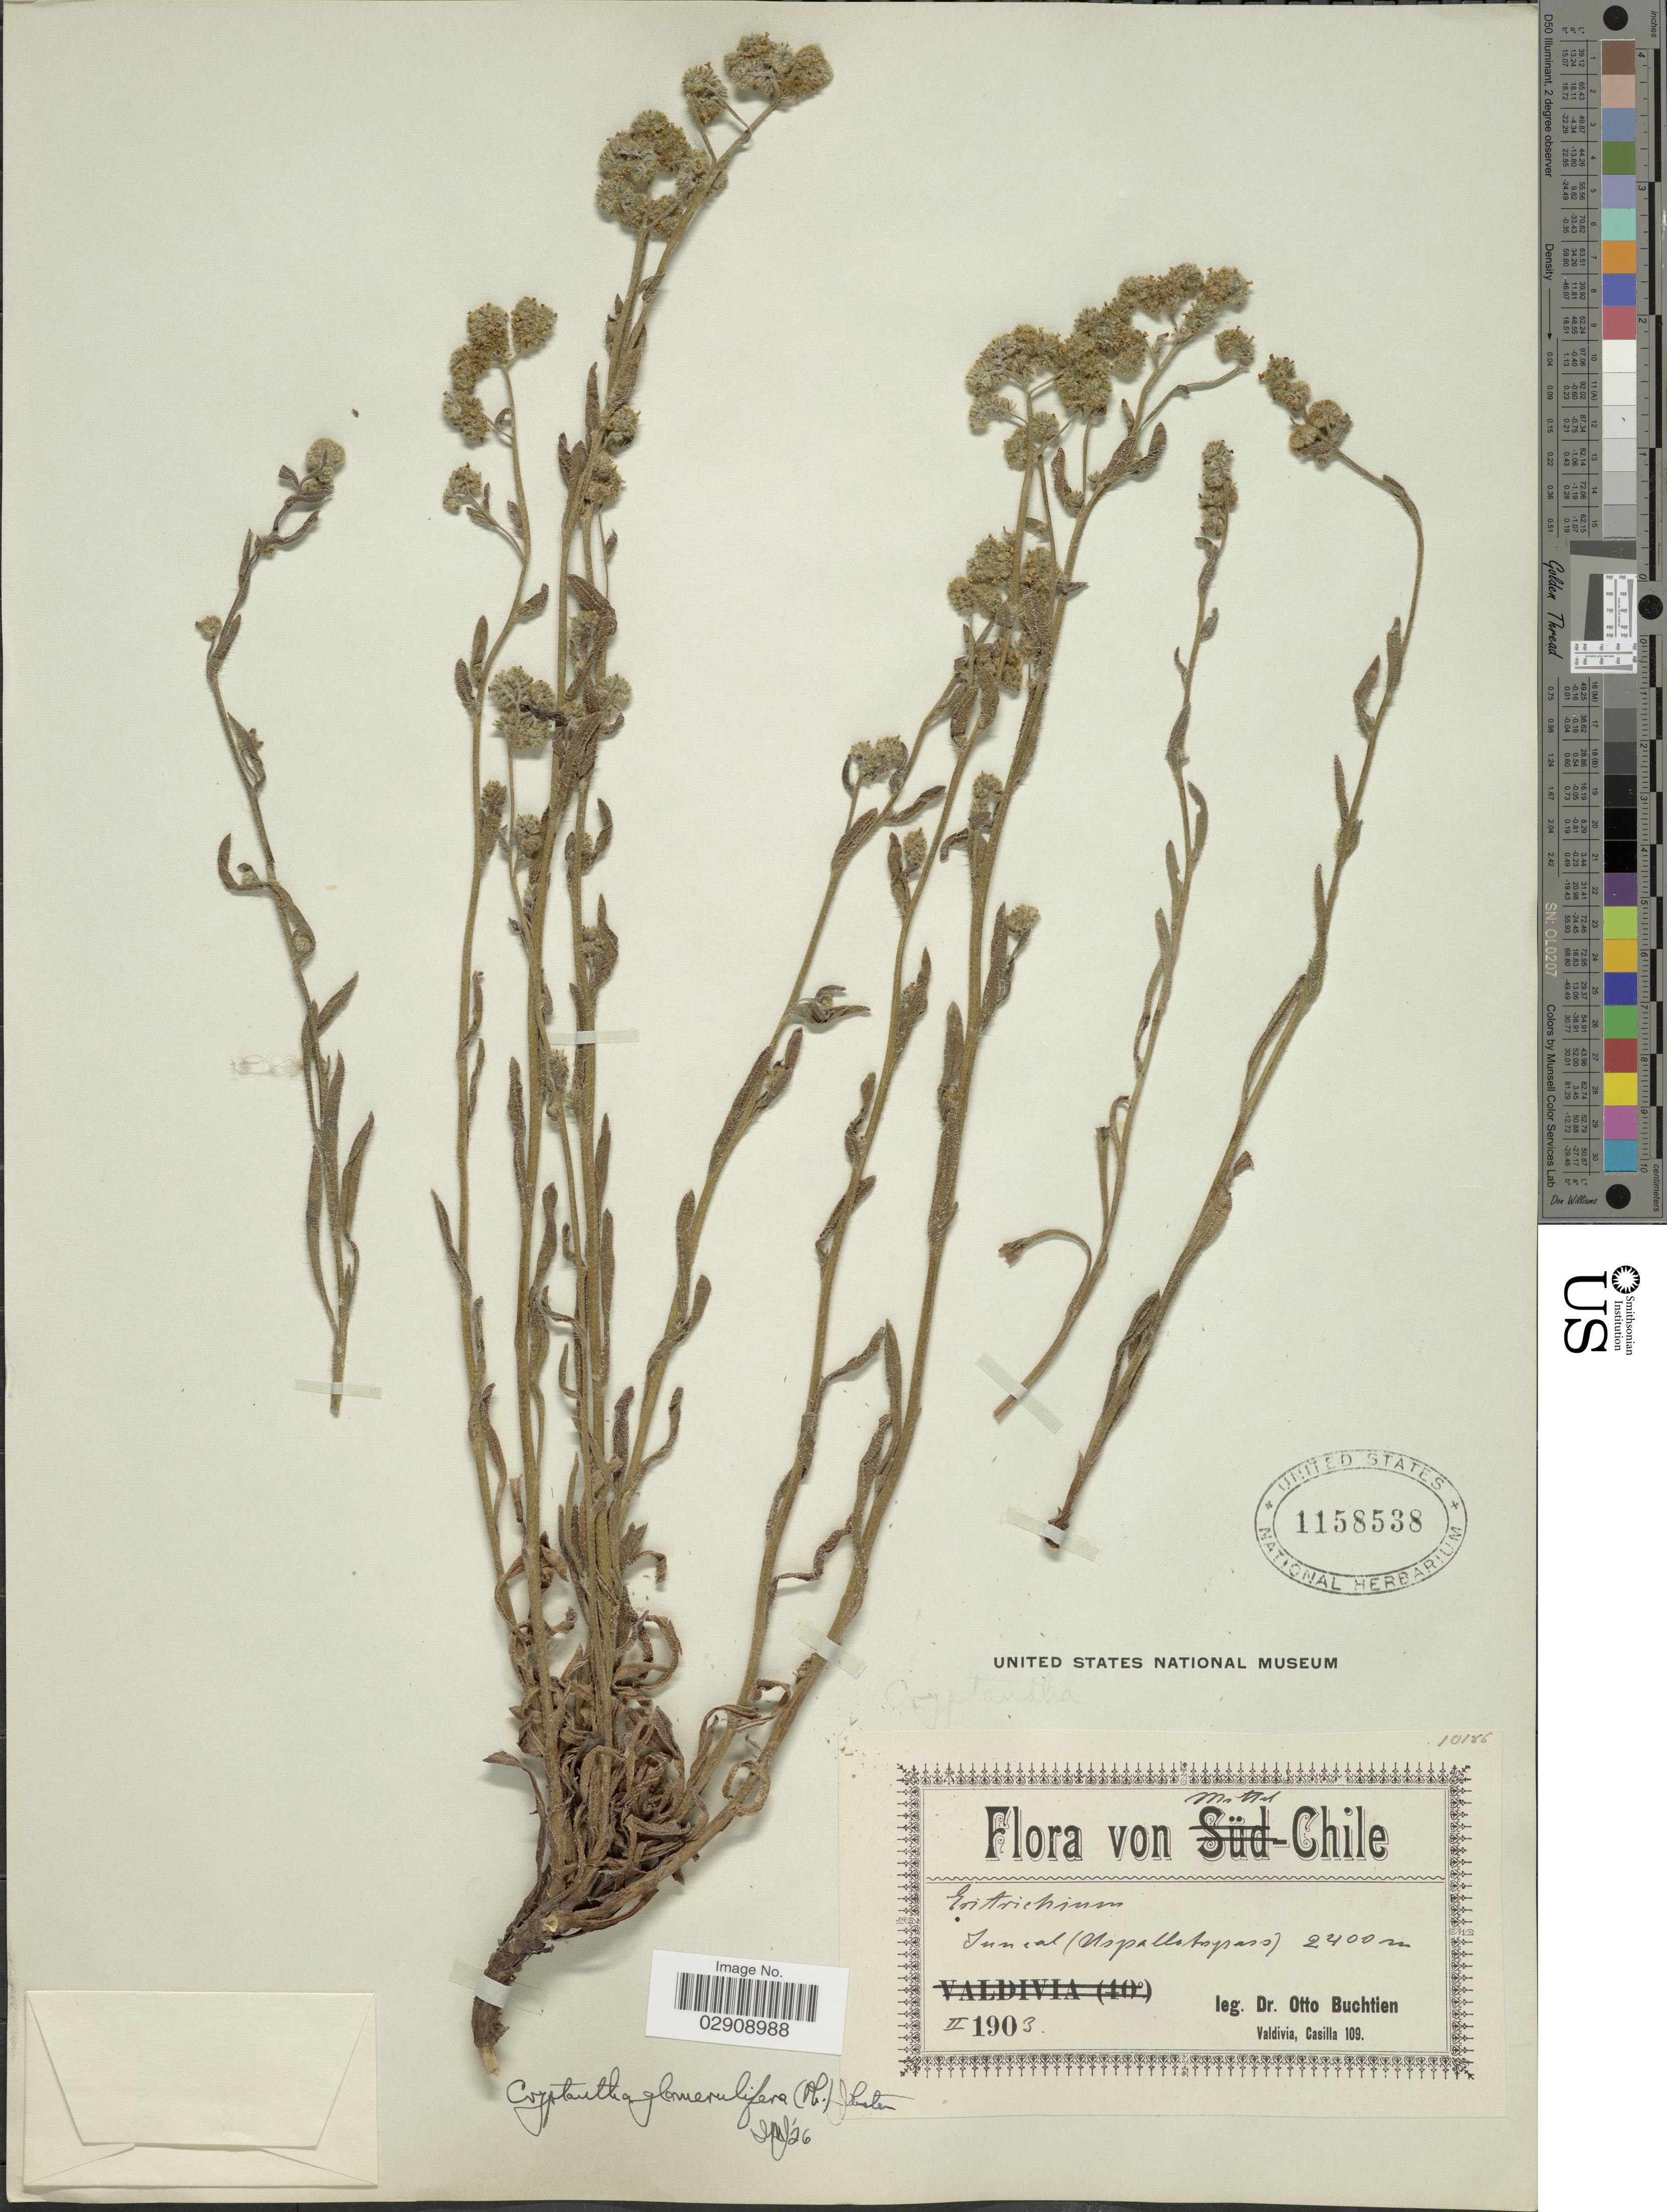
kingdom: Plantae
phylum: Tracheophyta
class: Magnoliopsida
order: Boraginales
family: Boraginaceae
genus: Cryptantha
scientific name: Cryptantha glomerulifera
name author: (Phil.) I.M. Johnst.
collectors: O. Buchtien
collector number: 10186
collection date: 1903-02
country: Chile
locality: Juncal (Uspallata pass). Mittel-Chile.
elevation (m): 2400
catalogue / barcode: US 1158538